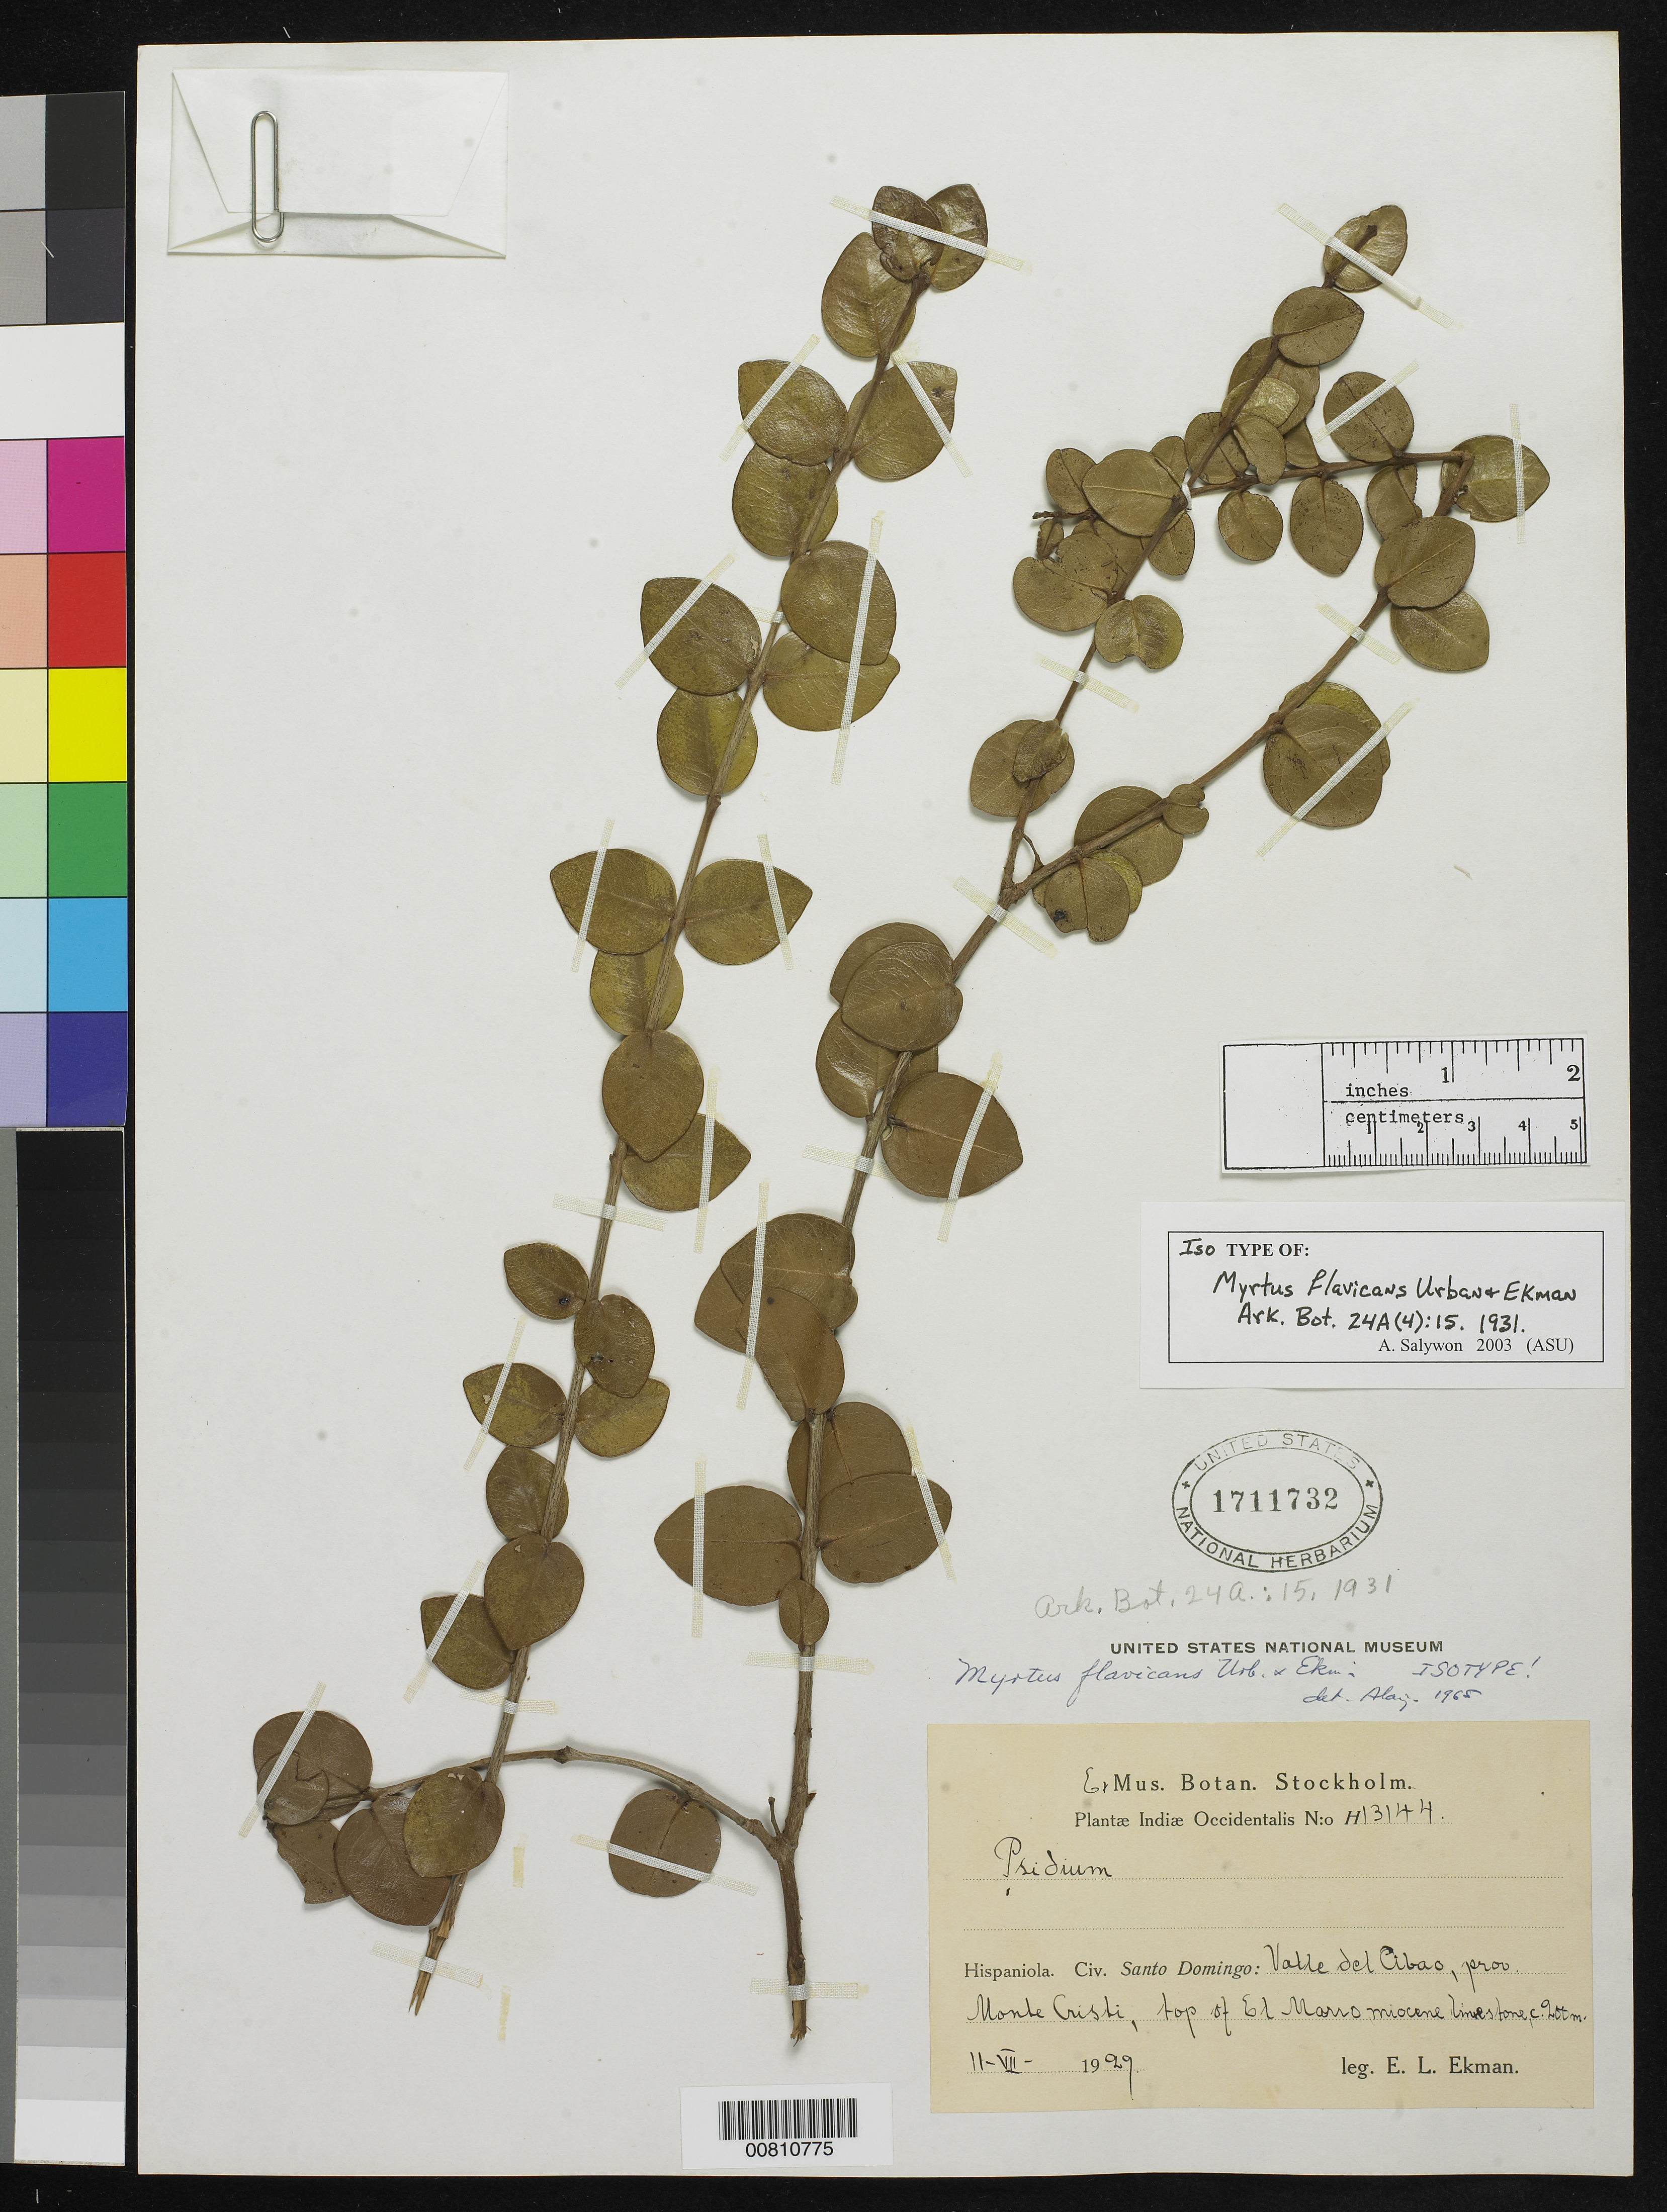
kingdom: Plantae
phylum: Tracheophyta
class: Magnoliopsida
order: Myrtales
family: Myrtaceae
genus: Myrtus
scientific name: Myrtus flavicans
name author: Urb. & Ekman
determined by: Salywon, A. M., (ASU)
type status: Isotype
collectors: E. L. Ekman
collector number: H 13144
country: Dominican Republic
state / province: Monte Cristi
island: Hispaniola Island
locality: Valle del Cibao, top of El Morro miocene limestone.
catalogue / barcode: US 1711732